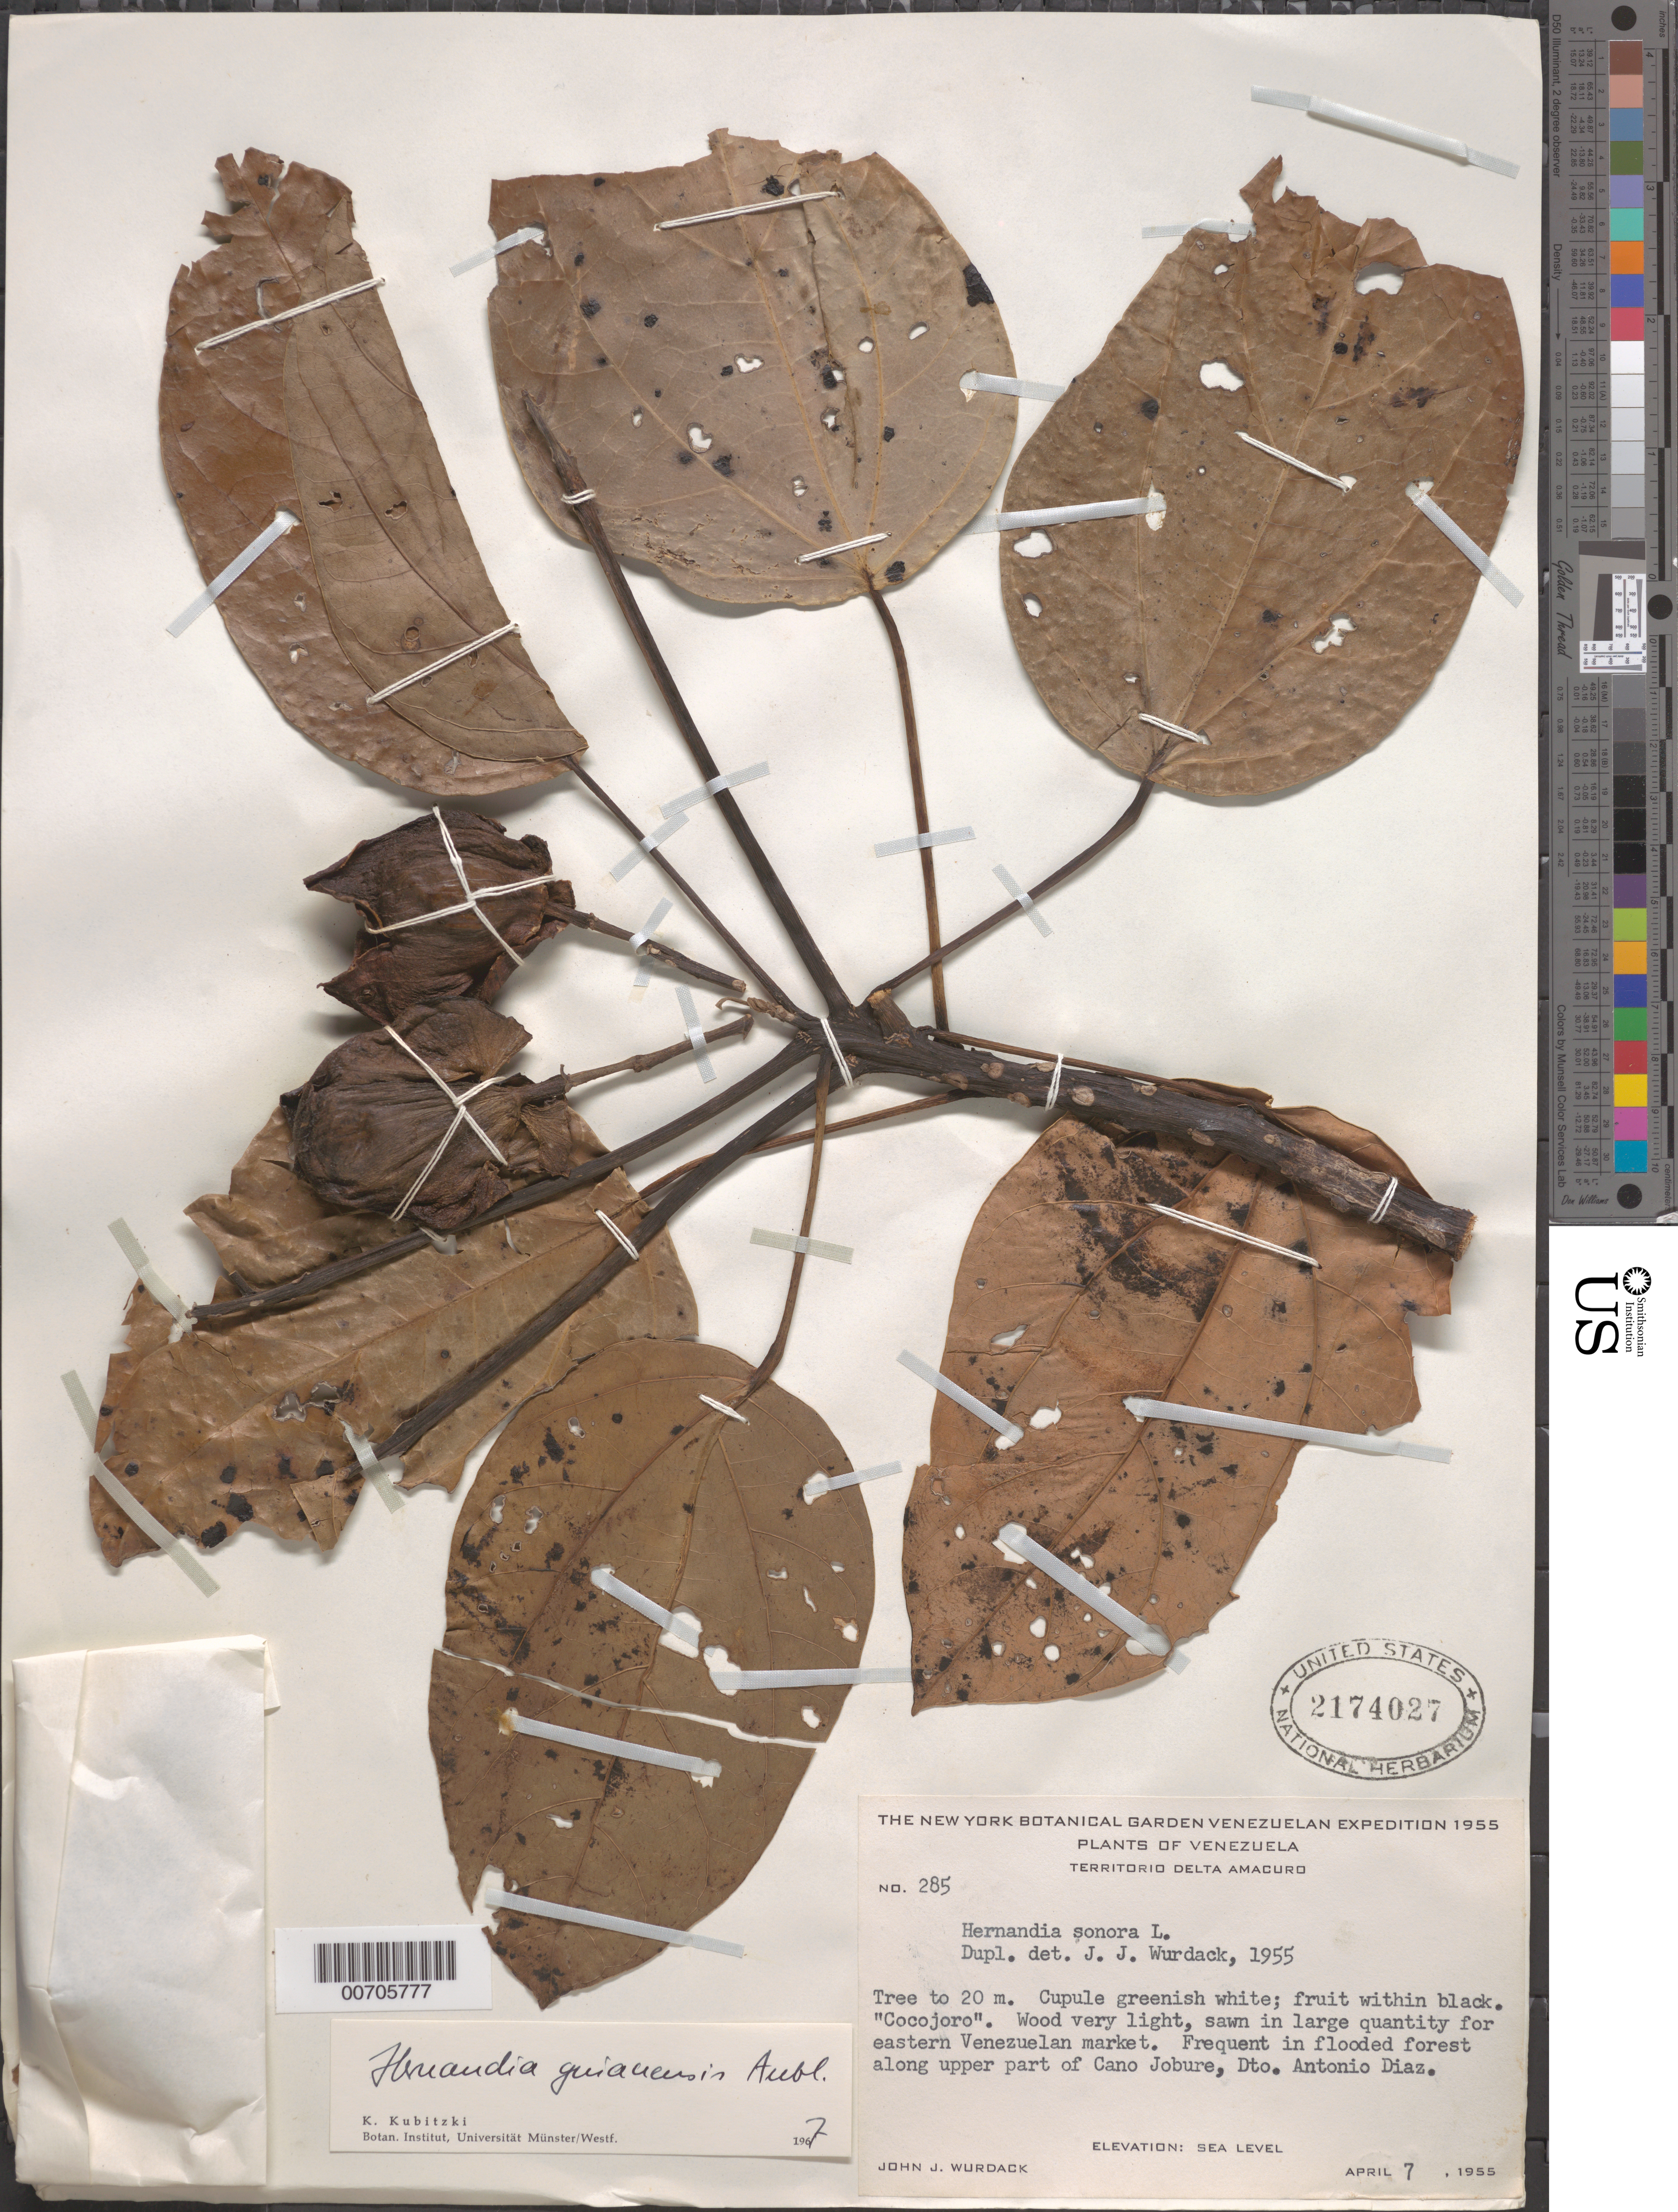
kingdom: Plantae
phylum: Tracheophyta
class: Magnoliopsida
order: Laurales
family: Hernandiaceae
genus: Hernandia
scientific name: Hernandia guianensis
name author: Aubl.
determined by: Kubitzki, Klaus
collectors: J. J. Wurdack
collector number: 285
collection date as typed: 7-Apr-55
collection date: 1955-04-07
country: Venezuela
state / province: Delta Amacuro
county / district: Antonio Díaz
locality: Caño Jobure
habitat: Flooded forest along upper part of caño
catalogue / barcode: US 2174027